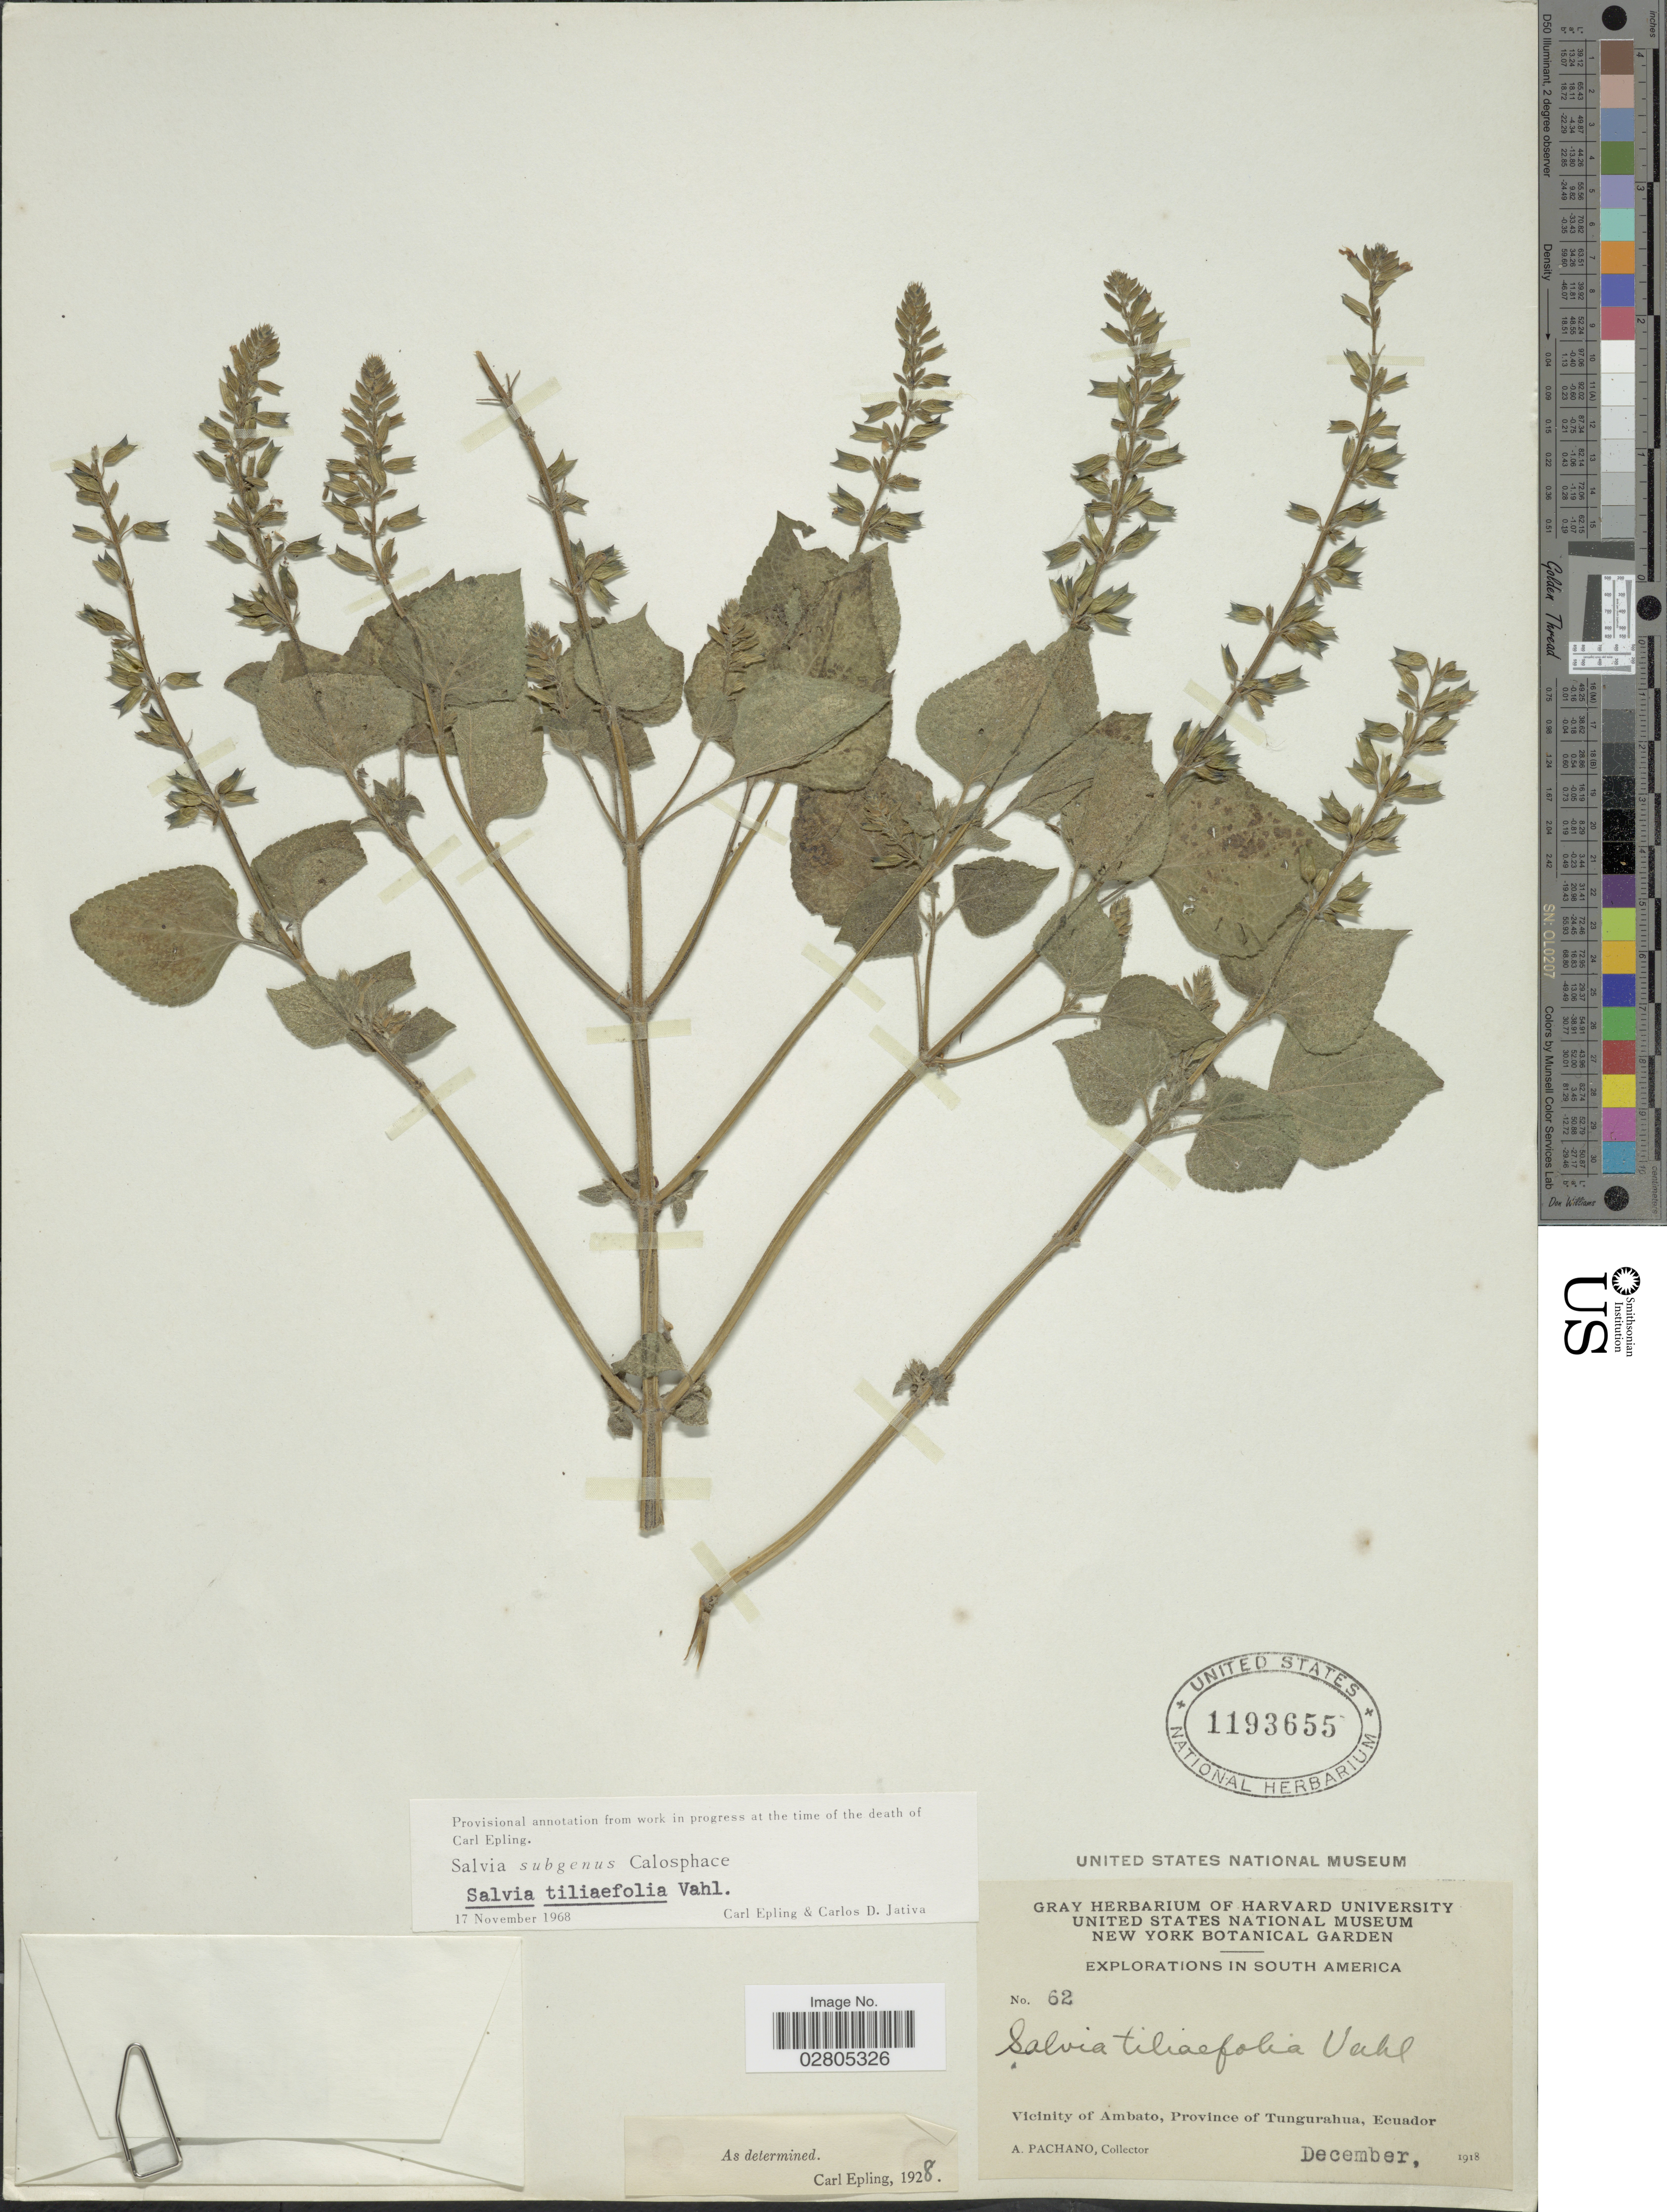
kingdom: Plantae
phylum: Tracheophyta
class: Magnoliopsida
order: Lamiales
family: Lamiaceae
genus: Salvia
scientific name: Salvia tiliifolia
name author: Vahl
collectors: A. Pachano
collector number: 62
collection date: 1918-12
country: Ecuador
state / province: Tungurahua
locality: Vicinity of Ambato.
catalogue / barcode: US 1193655